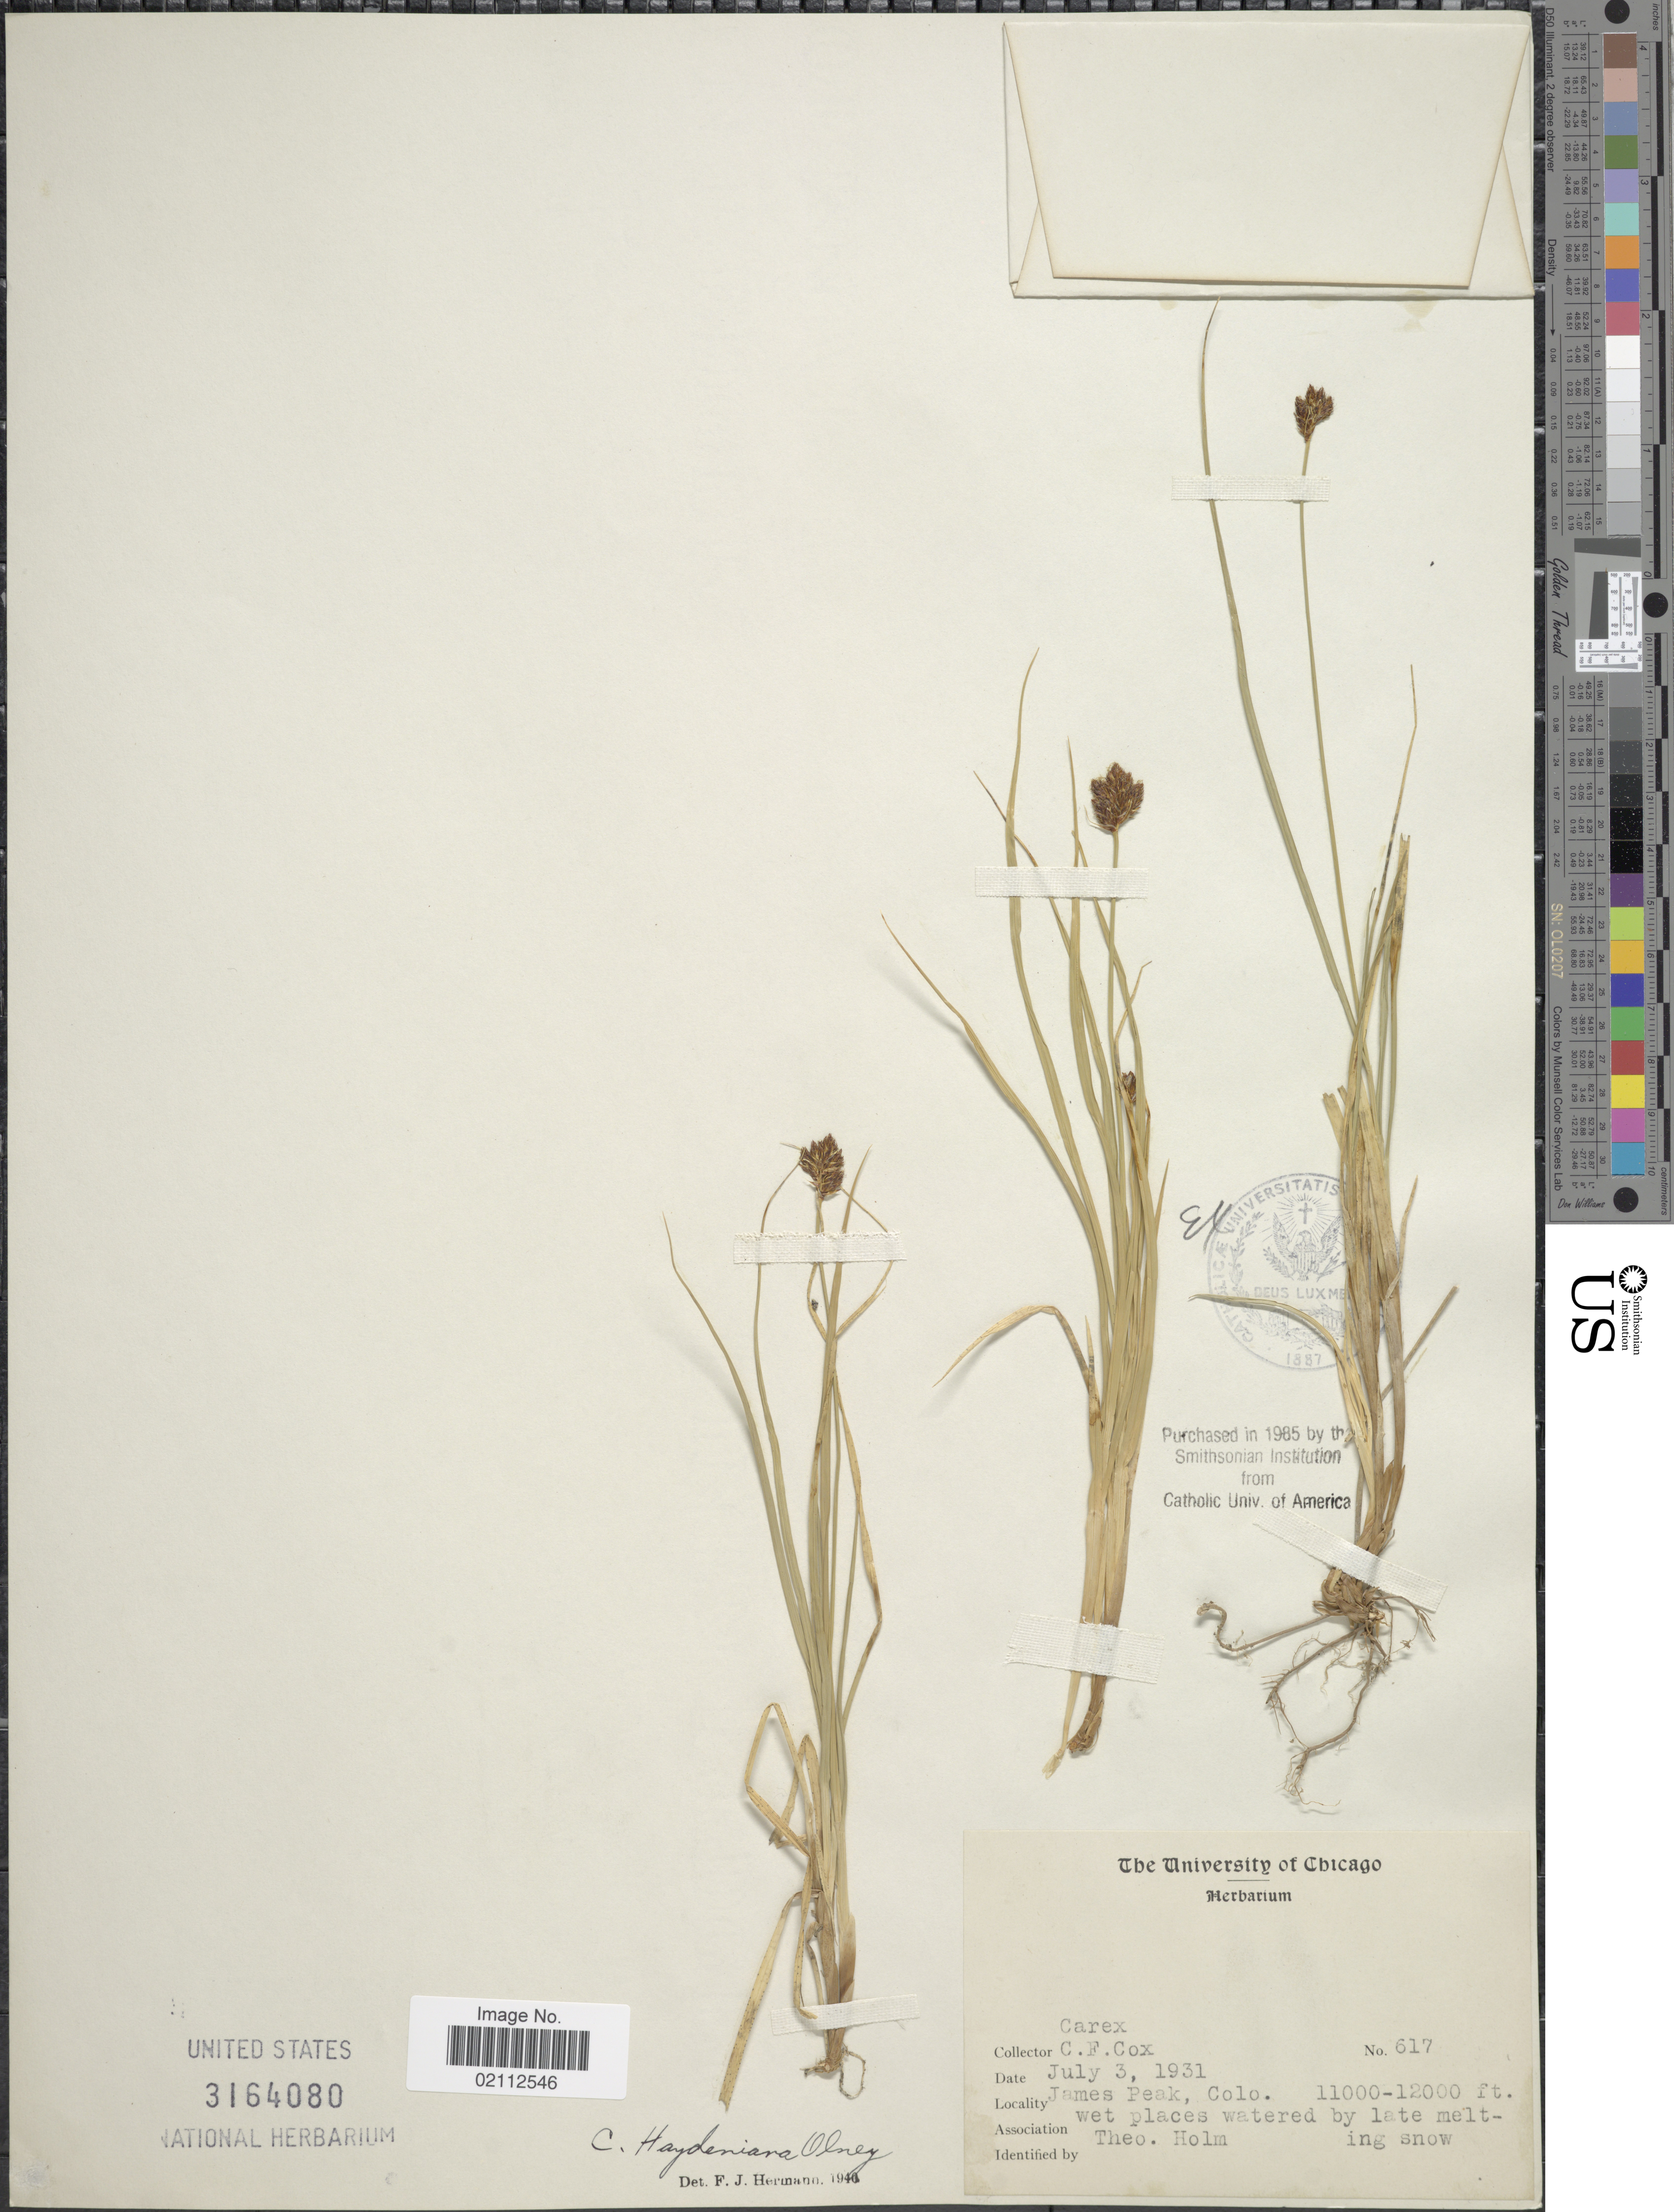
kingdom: Plantae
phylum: Tracheophyta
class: Liliopsida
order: Poales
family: Cyperaceae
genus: Carex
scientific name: Carex haydeniana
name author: Olney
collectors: C. Cox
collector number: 617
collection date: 1931-07-03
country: United States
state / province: Colorado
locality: James Peak.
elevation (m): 3353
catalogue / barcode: US 3164080